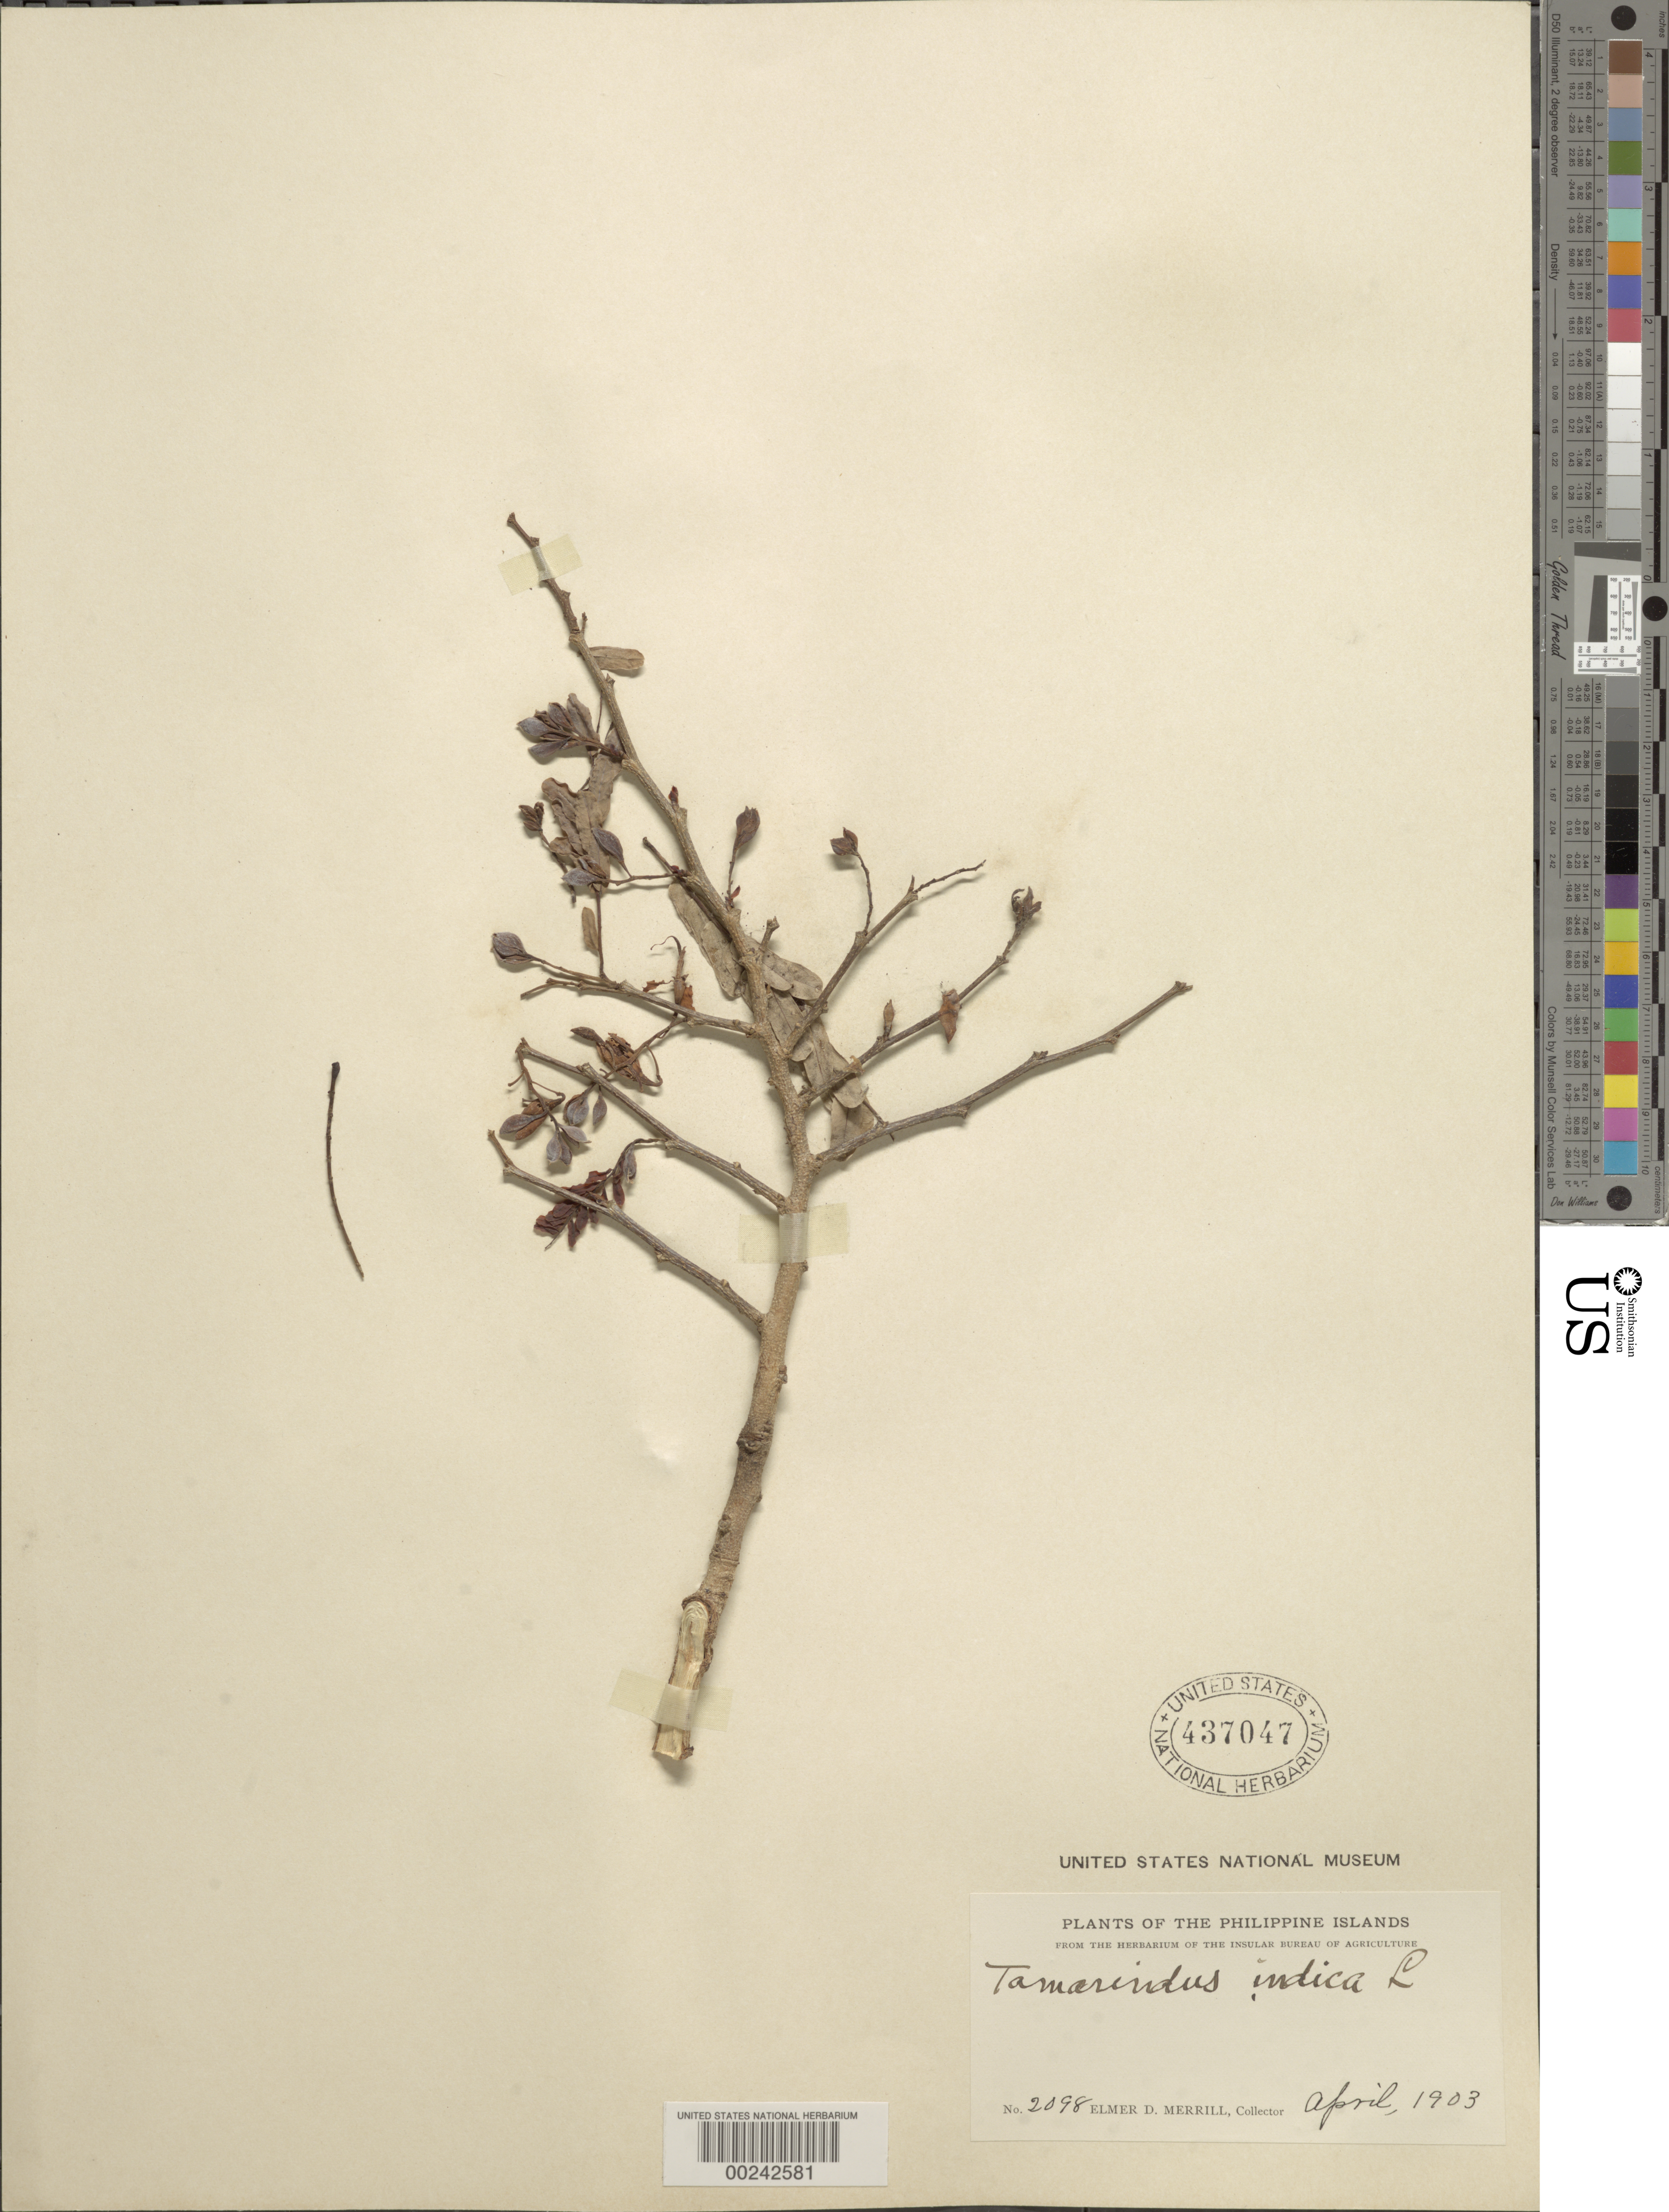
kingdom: Plantae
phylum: Tracheophyta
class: Magnoliopsida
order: Fabales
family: Fabaceae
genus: Tamarindus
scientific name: Tamarindus indica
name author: L.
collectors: E. D. Merrill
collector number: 2098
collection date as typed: Apr 1903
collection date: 1903-04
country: Philippines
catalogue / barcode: US 437047